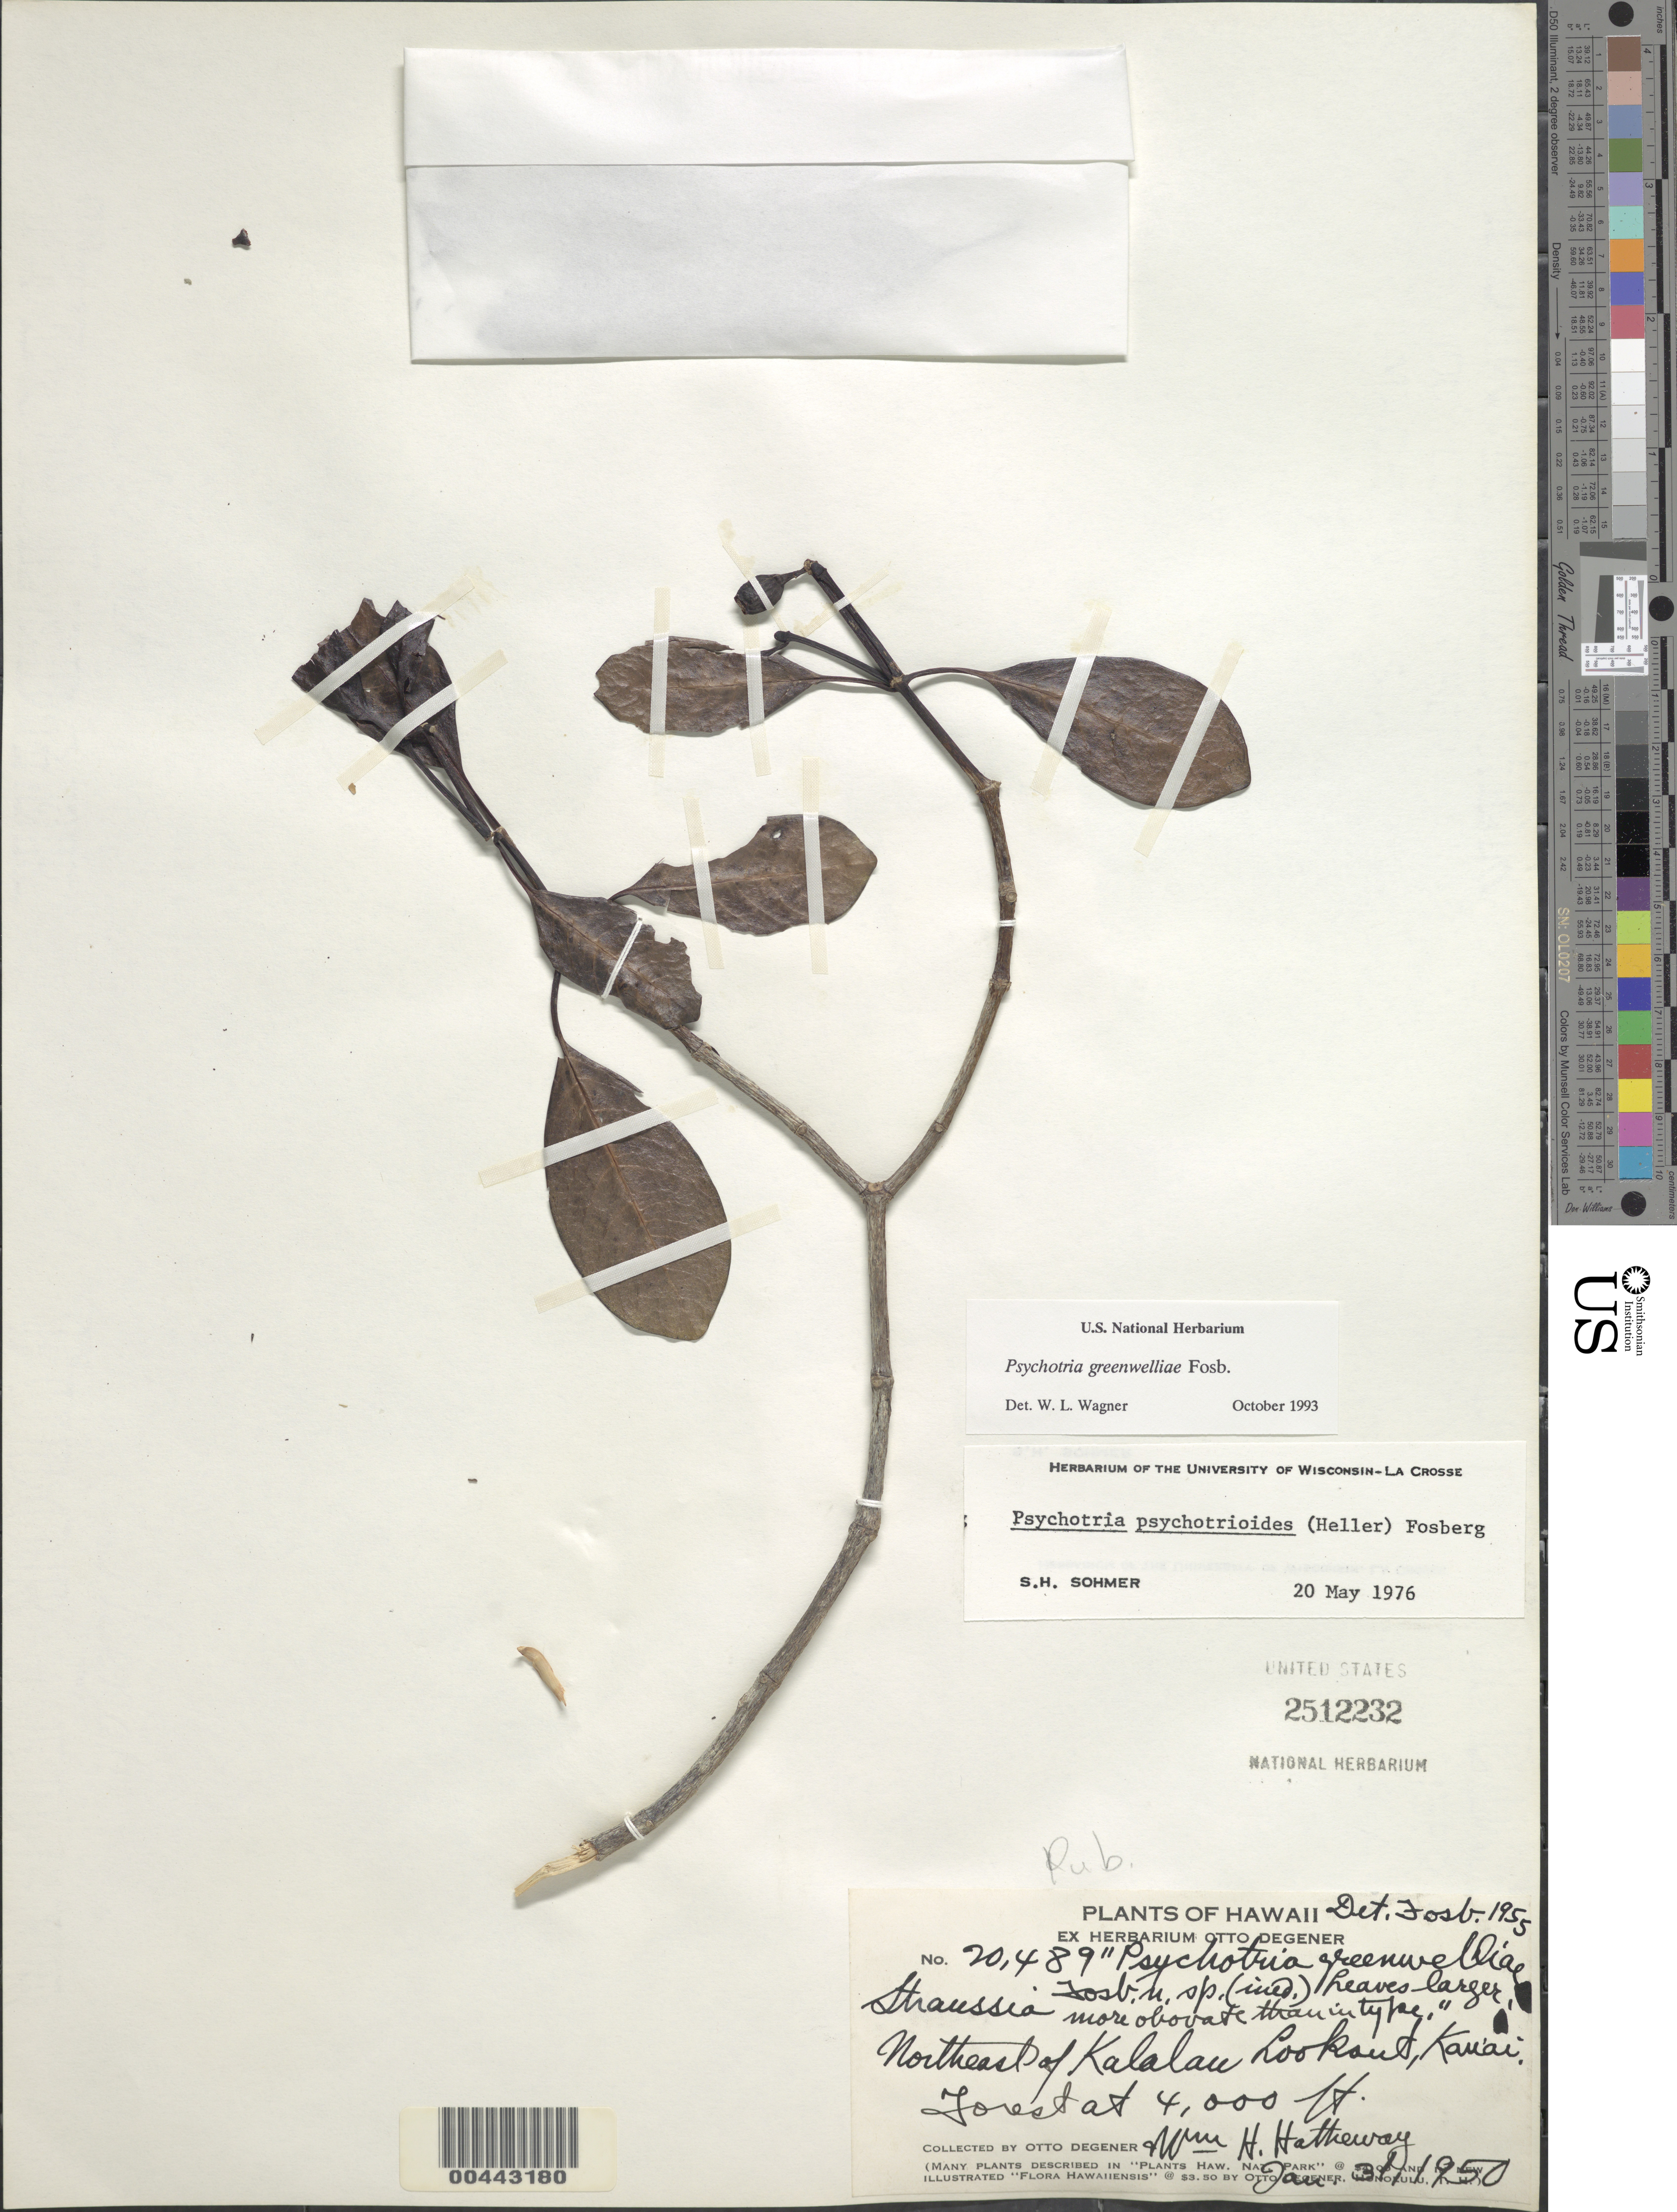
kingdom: Plantae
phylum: Tracheophyta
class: Magnoliopsida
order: Gentianales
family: Rubiaceae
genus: Psychotria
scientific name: Psychotria greenwelliae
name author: Fosberg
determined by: Wagner, W. L., (BOT), Smithsonian Institution - National Museum of Natural History (UNITED STATES)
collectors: O. Degener & W. H. Hatheway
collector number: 20489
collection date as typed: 31 Jan 1950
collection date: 1950-01-31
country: United States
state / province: Hawaii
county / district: Kauai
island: Kaua'i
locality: NE of Kalalau Lookout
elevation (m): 1219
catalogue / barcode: US 2512232